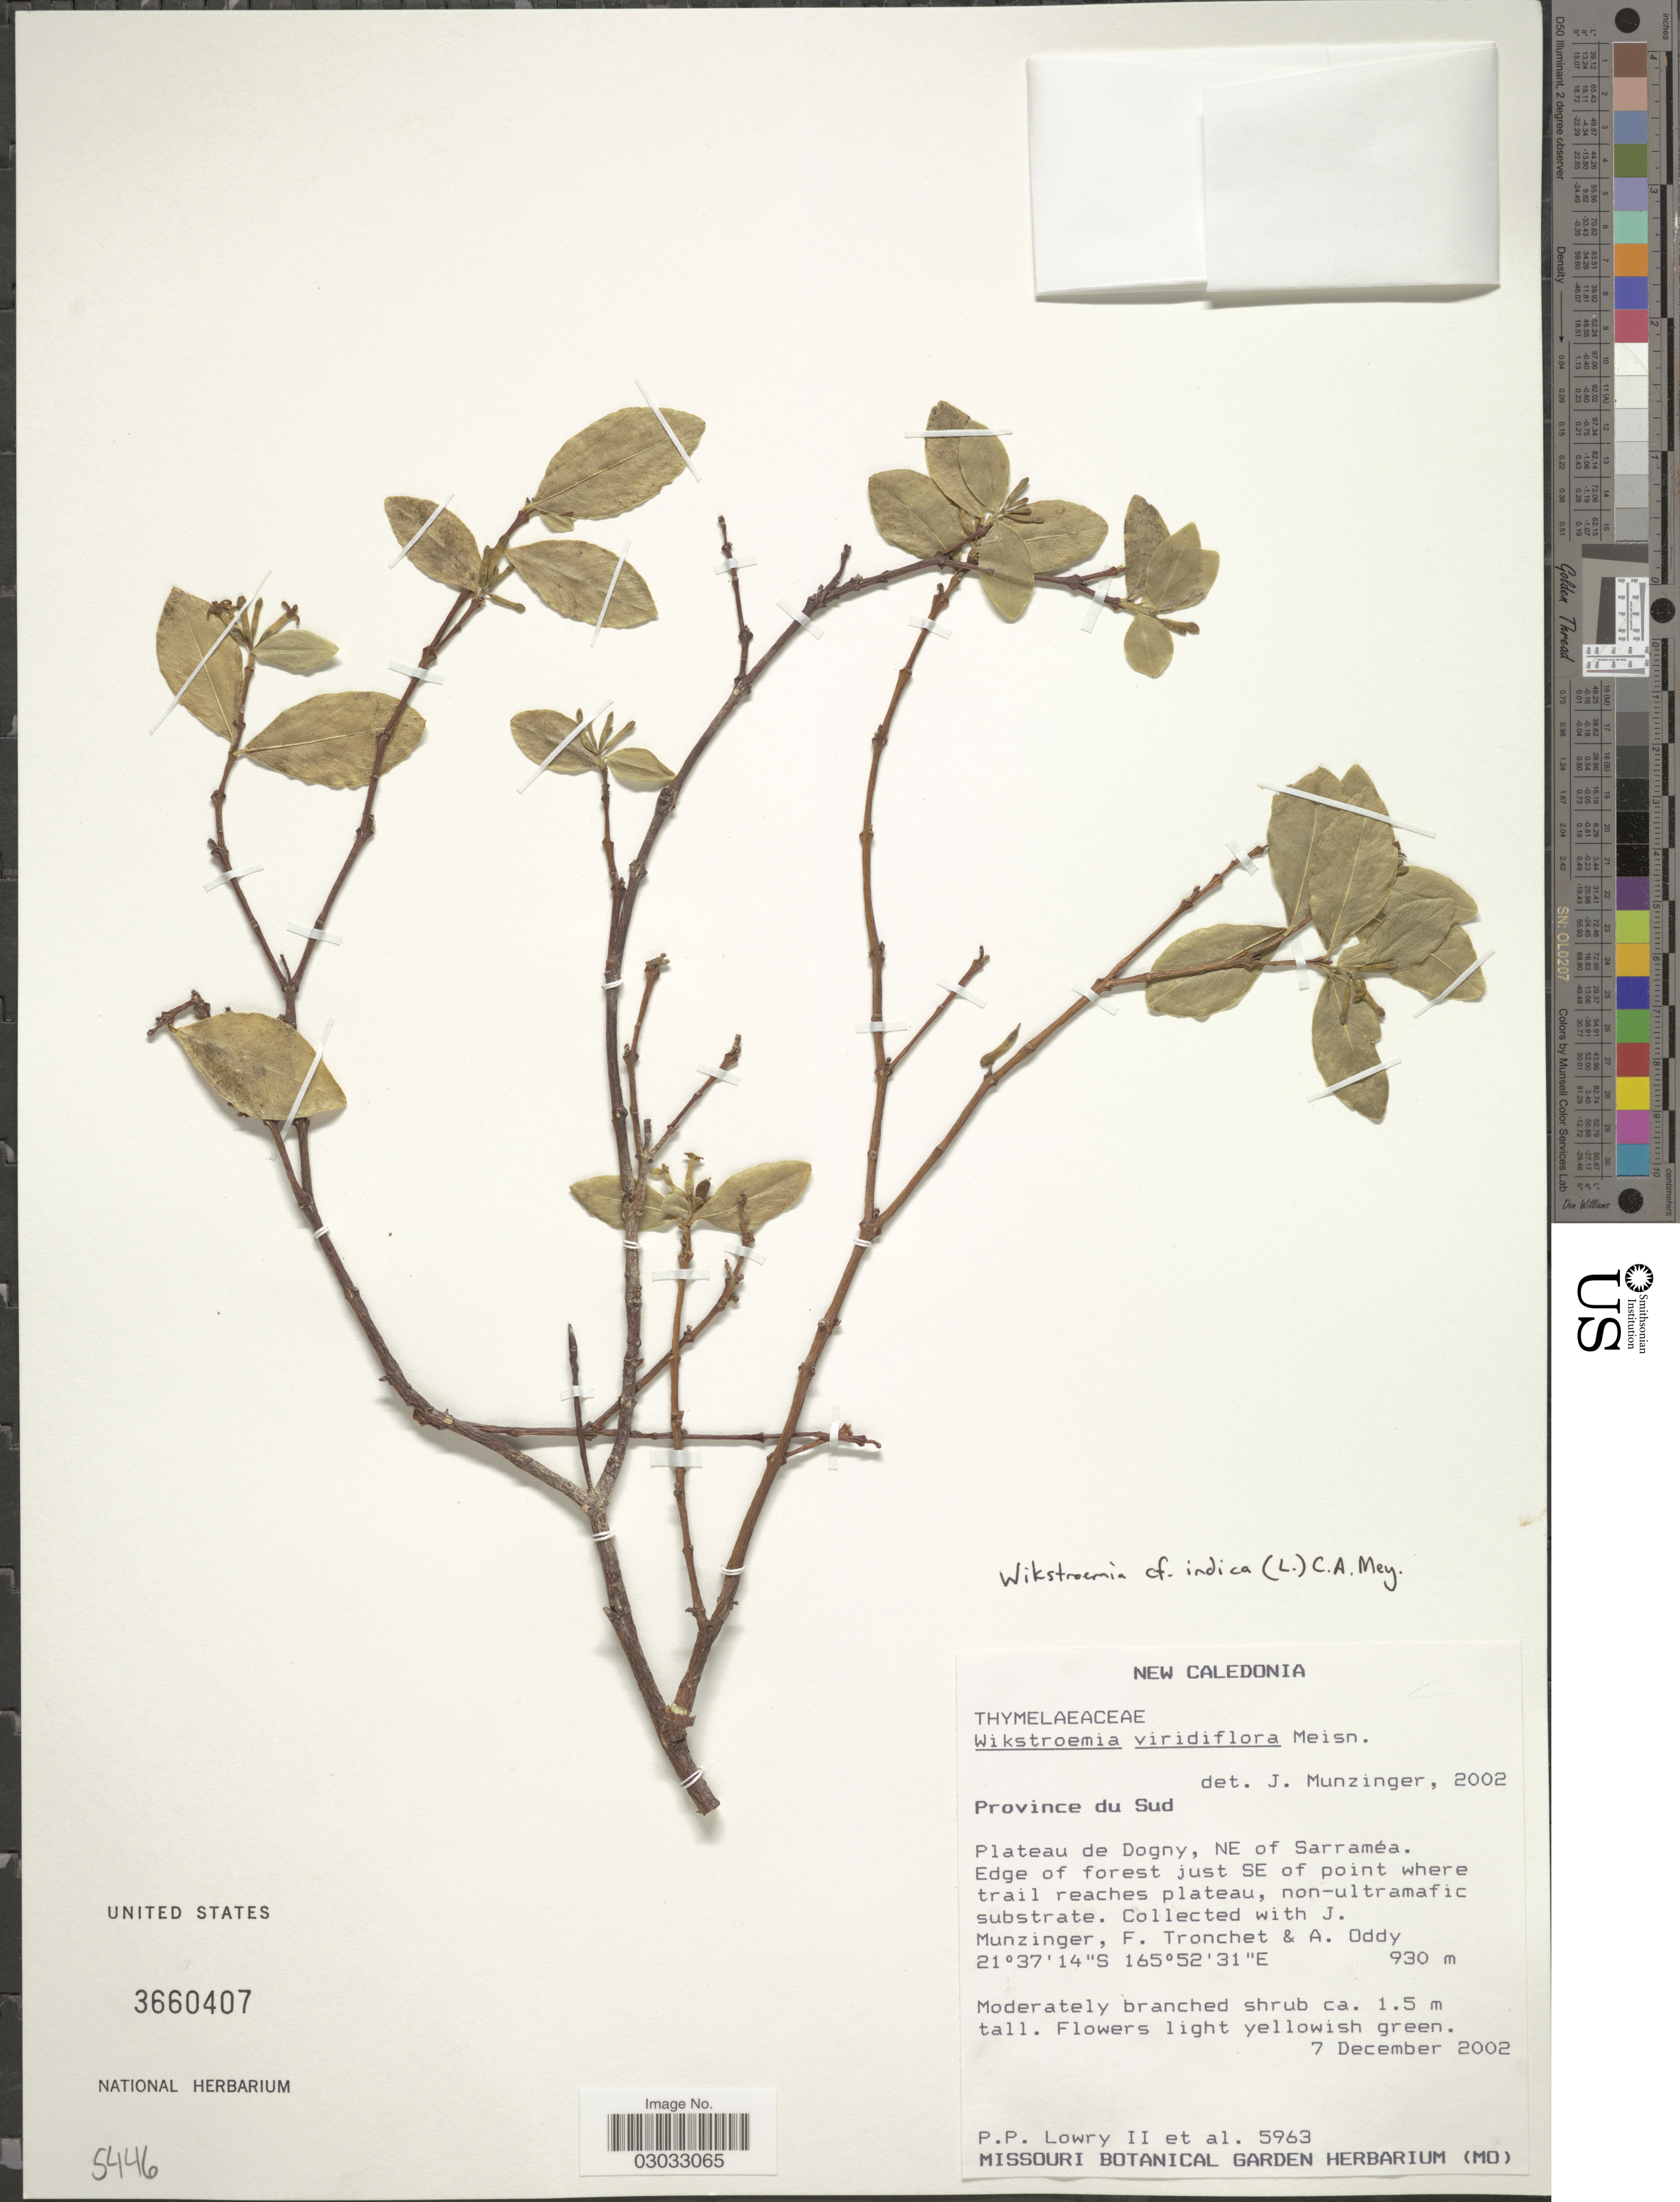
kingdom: Plantae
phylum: Tracheophyta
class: Magnoliopsida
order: Malvales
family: Thymelaeaceae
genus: Wikstroemia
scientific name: Wikstroemia indica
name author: (L.) C.A. Mey.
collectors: P. P. Lowry & et al.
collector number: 5963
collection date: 2002-12-07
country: New Caledonia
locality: Province du Sud, Plateau de Dogny, NE of Sarraméa.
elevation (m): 930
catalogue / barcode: US 3660407